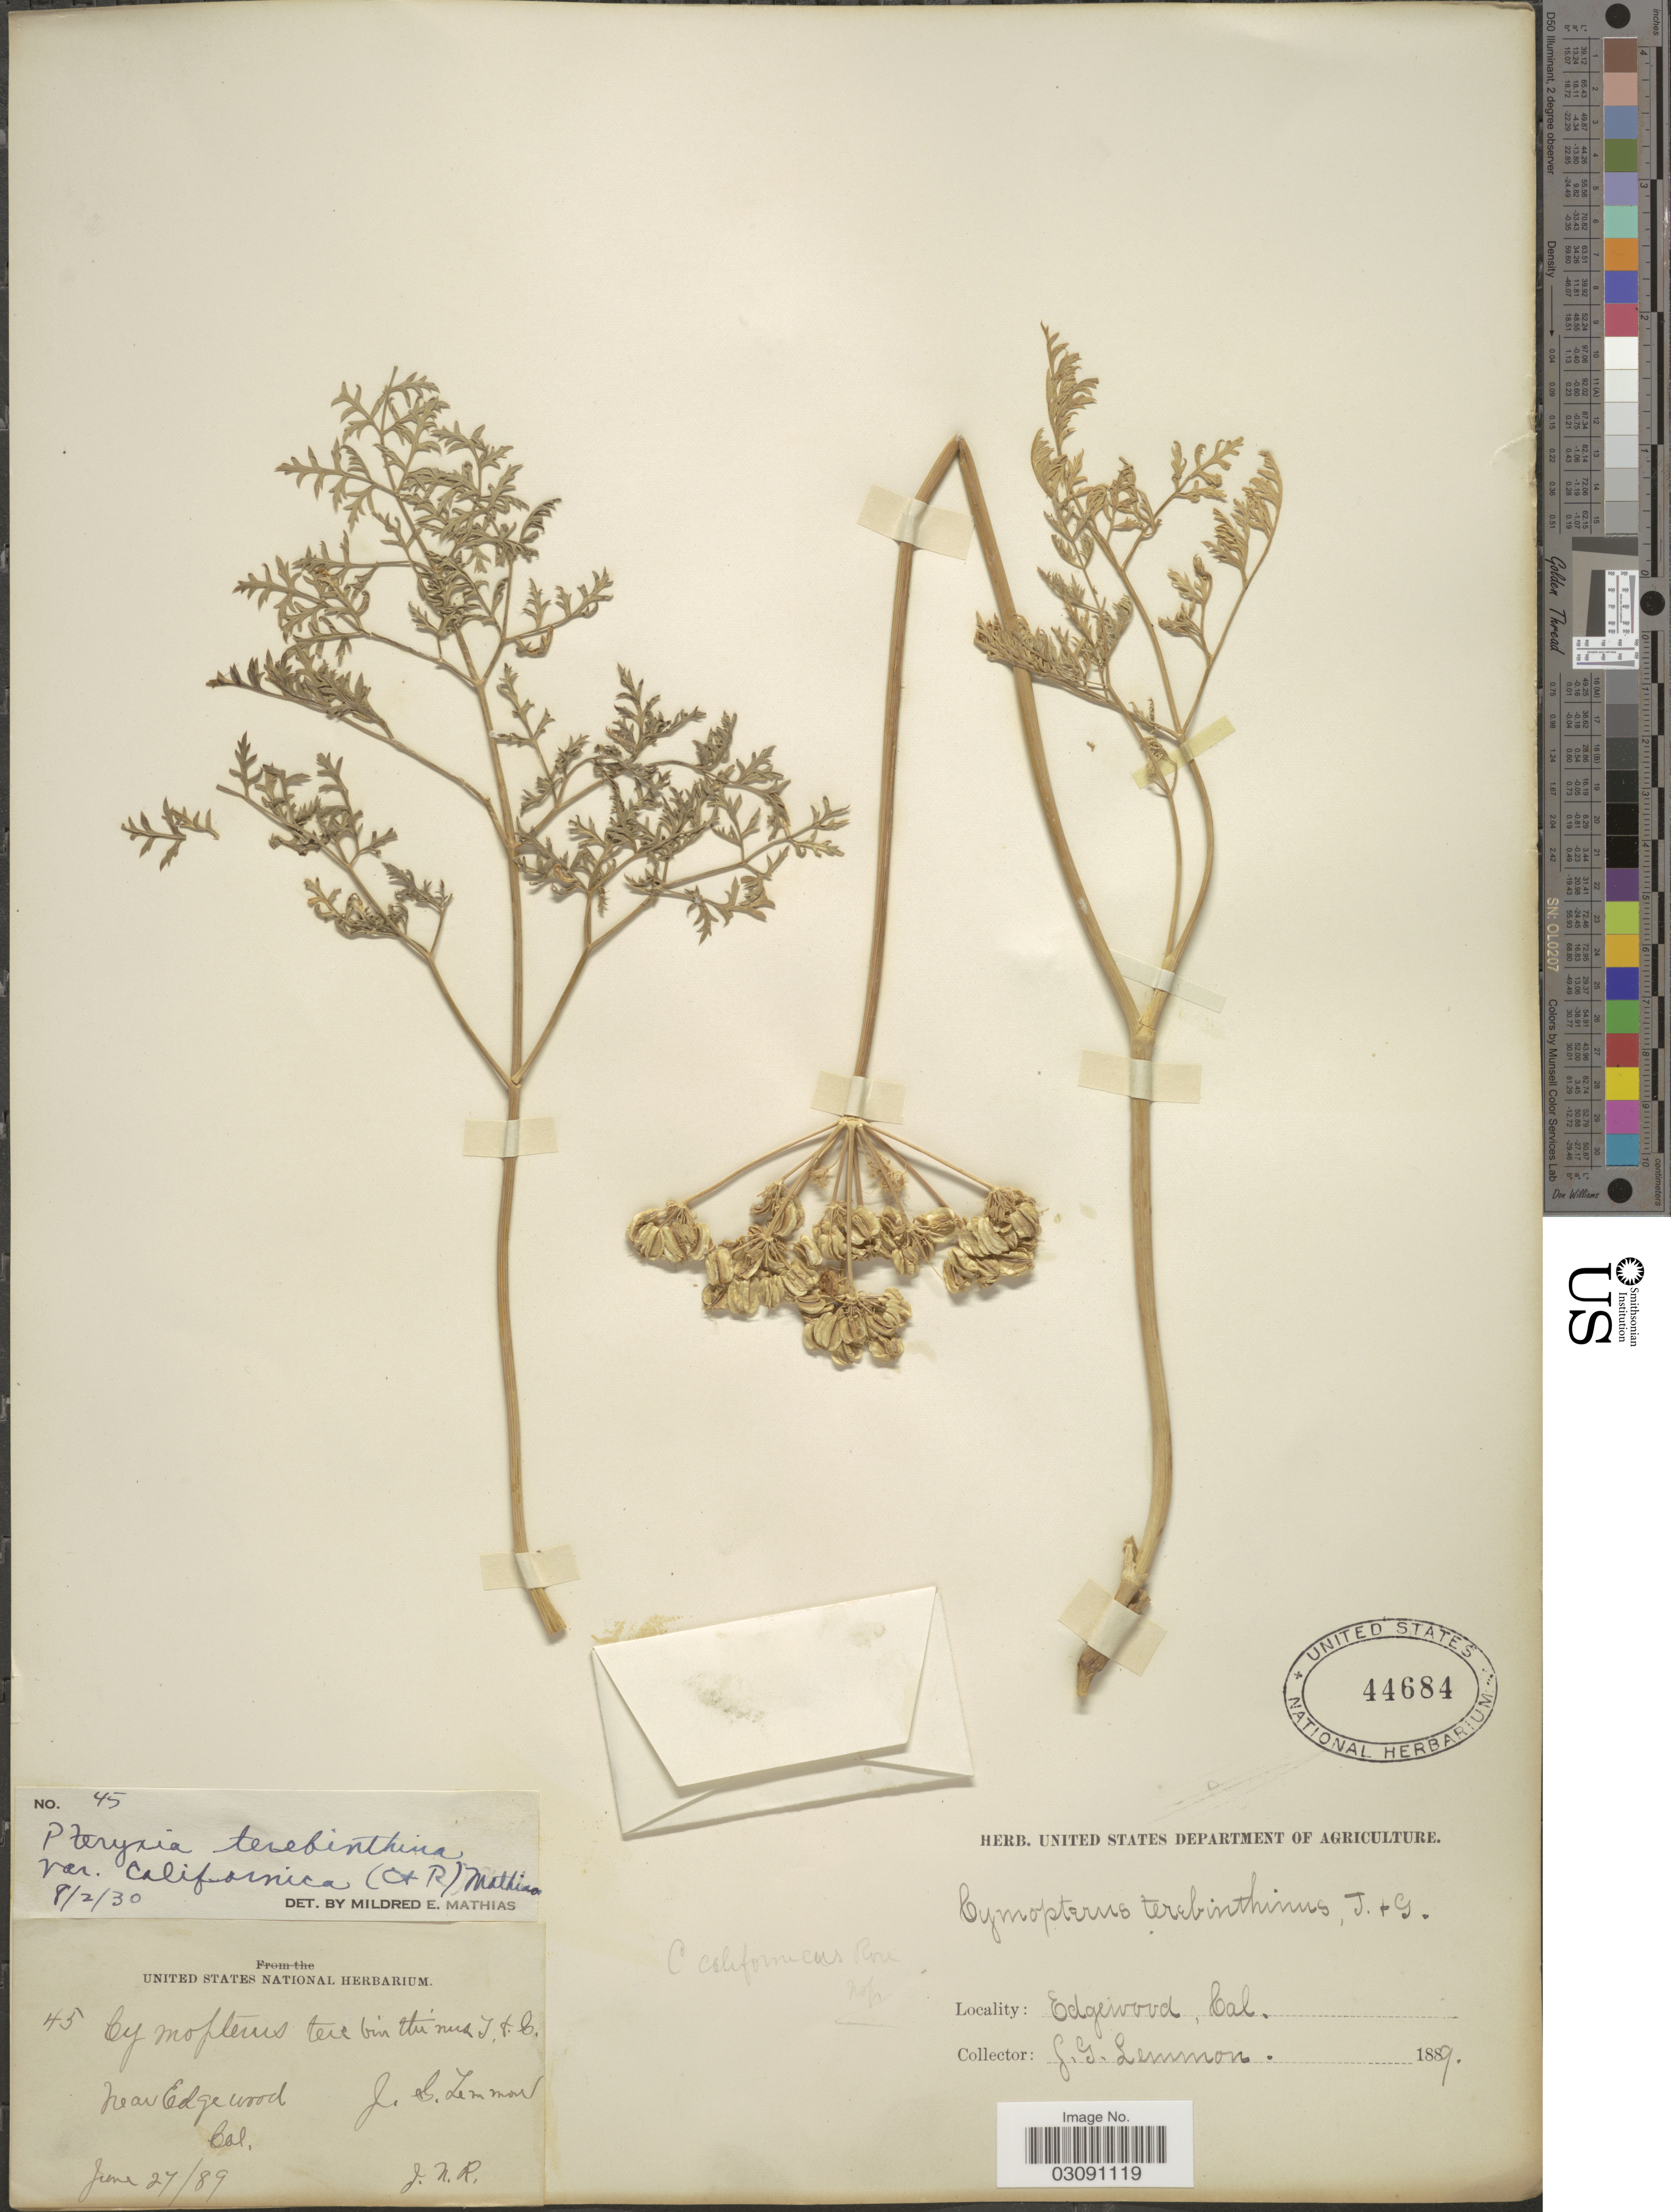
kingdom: Plantae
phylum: Tracheophyta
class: Magnoliopsida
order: Apiales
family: Apiaceae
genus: Pteryxia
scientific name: Pteryxia terebinthina var. californica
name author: (J.M. Coult. & Rose) Mathias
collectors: J. Lemmon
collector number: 45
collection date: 1889-06-27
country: United States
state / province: California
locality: Near Edgewood.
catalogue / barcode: US 44684